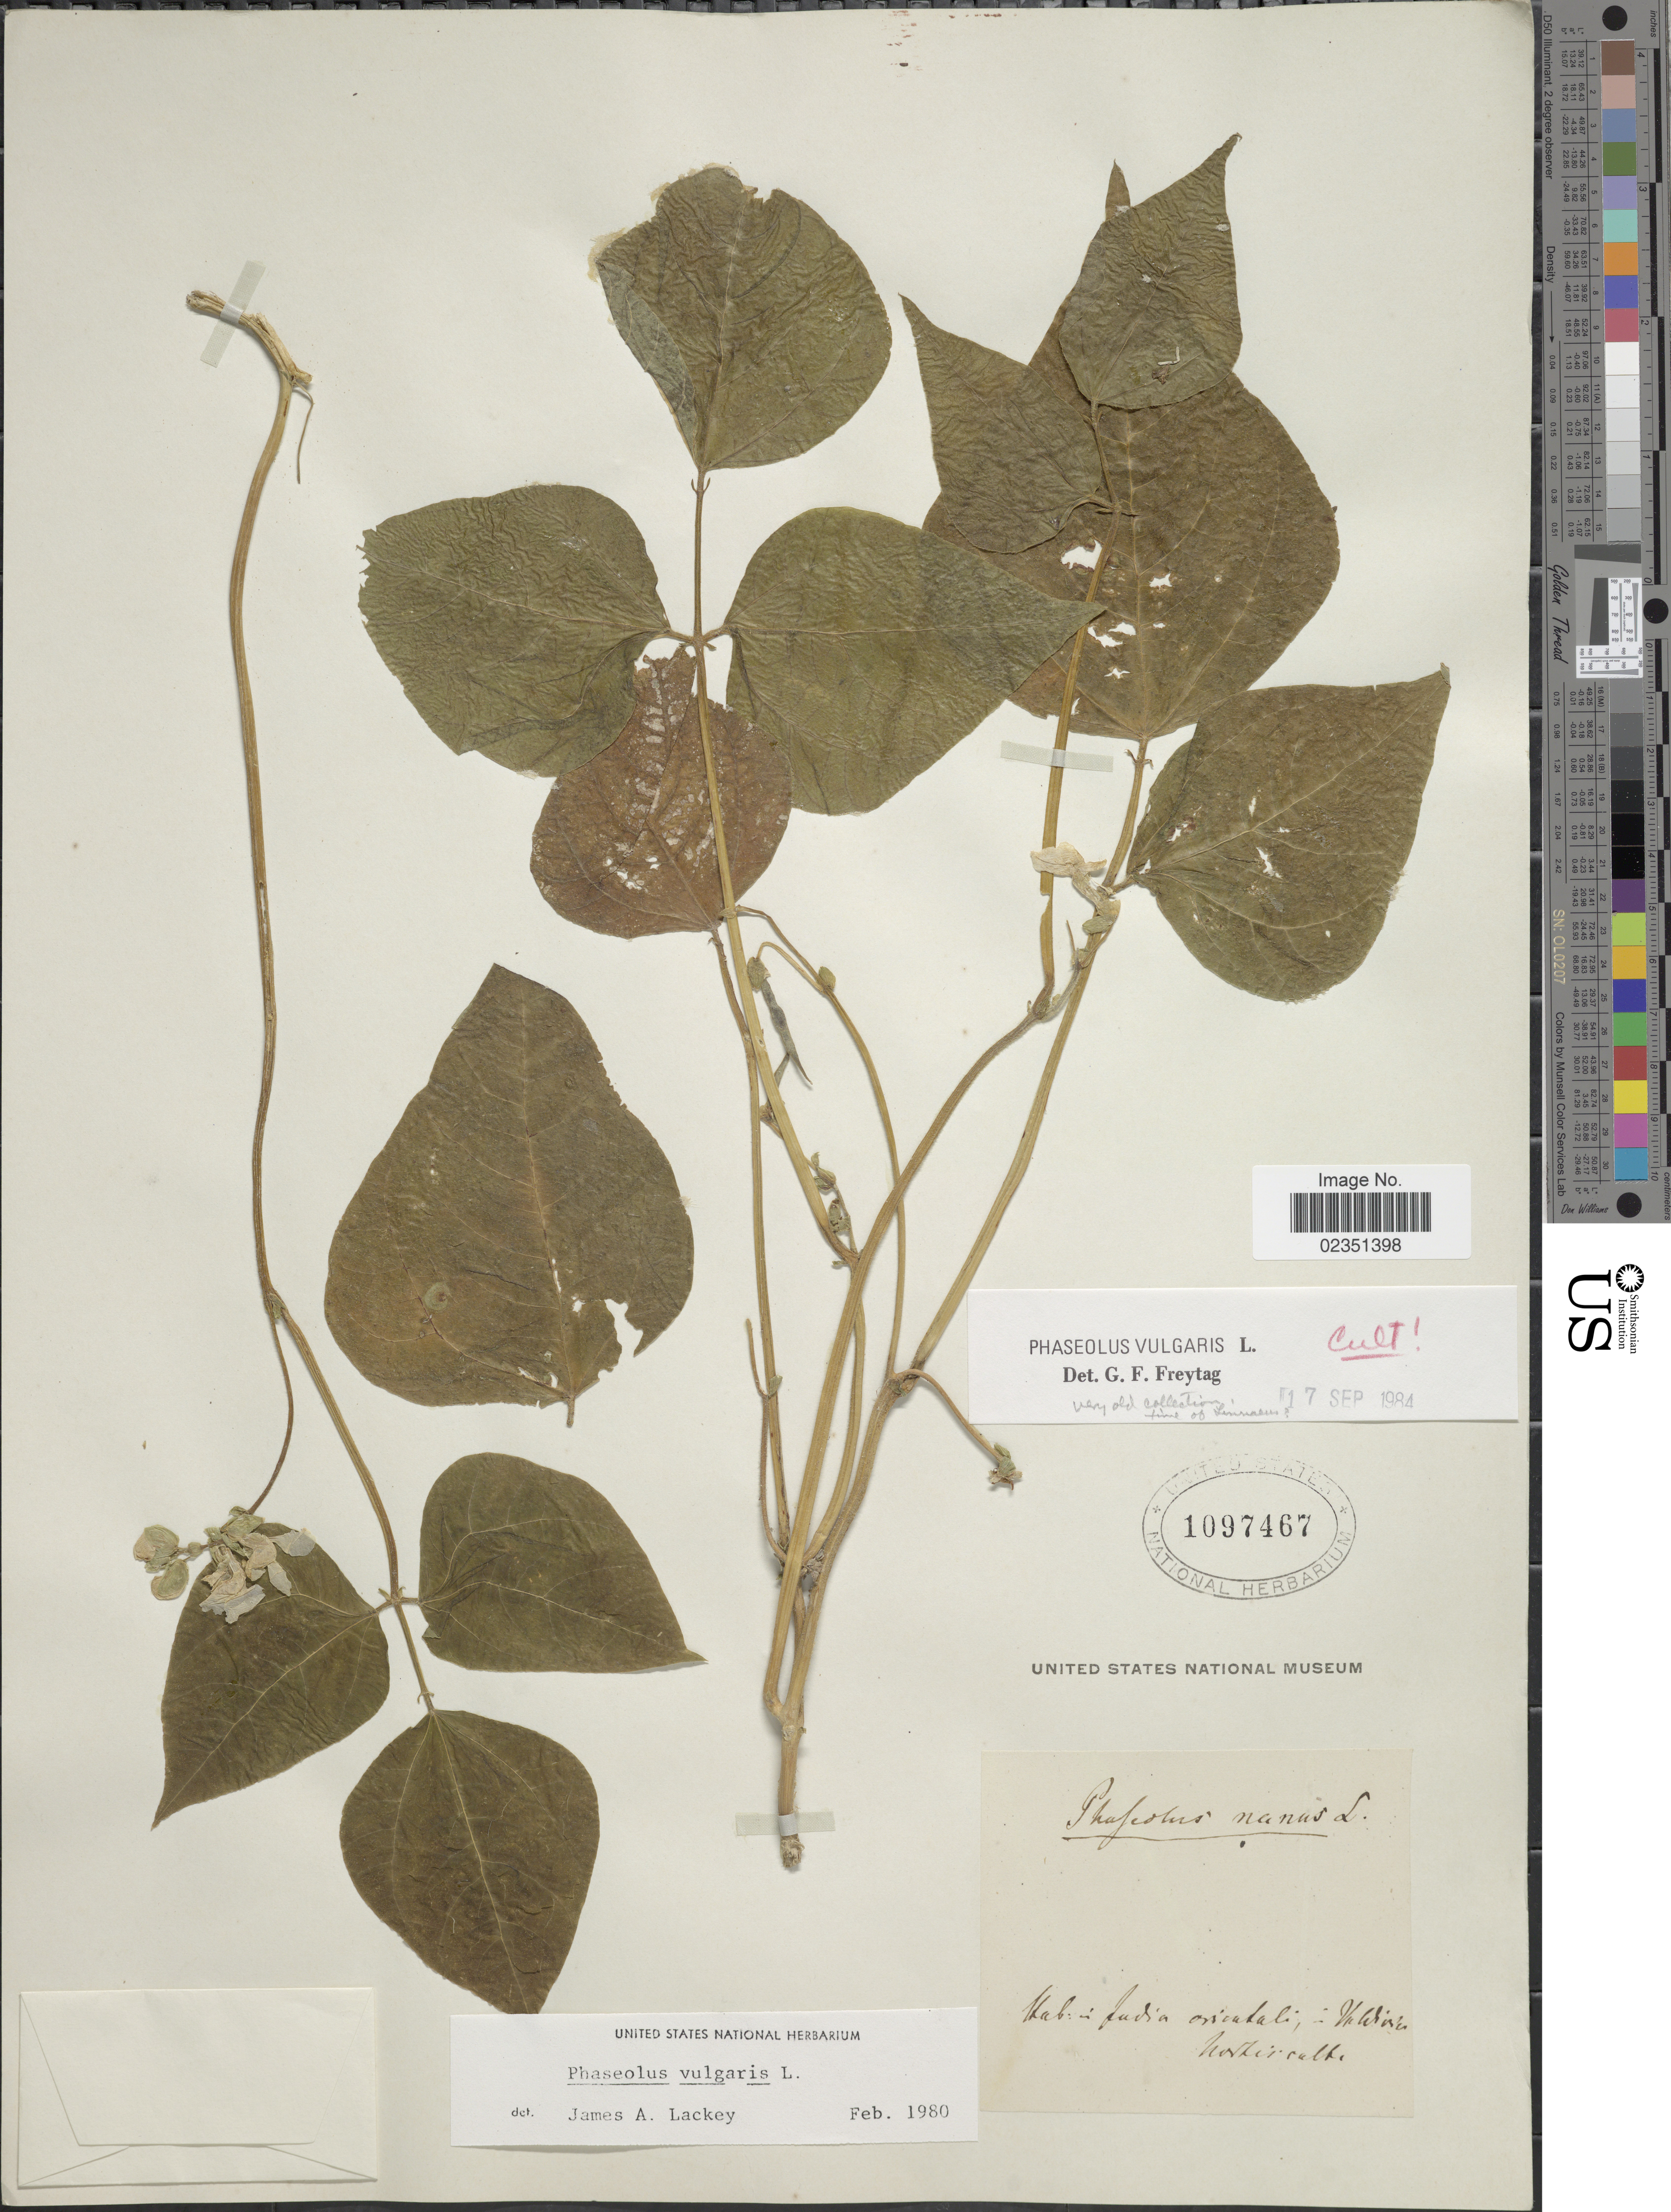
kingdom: Plantae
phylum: Tracheophyta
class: Magnoliopsida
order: Fabales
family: Fabaceae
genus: Phaseolus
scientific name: Phaseolus vulgaris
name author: L.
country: India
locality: In India orientale: [illegible text]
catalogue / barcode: US 1097467